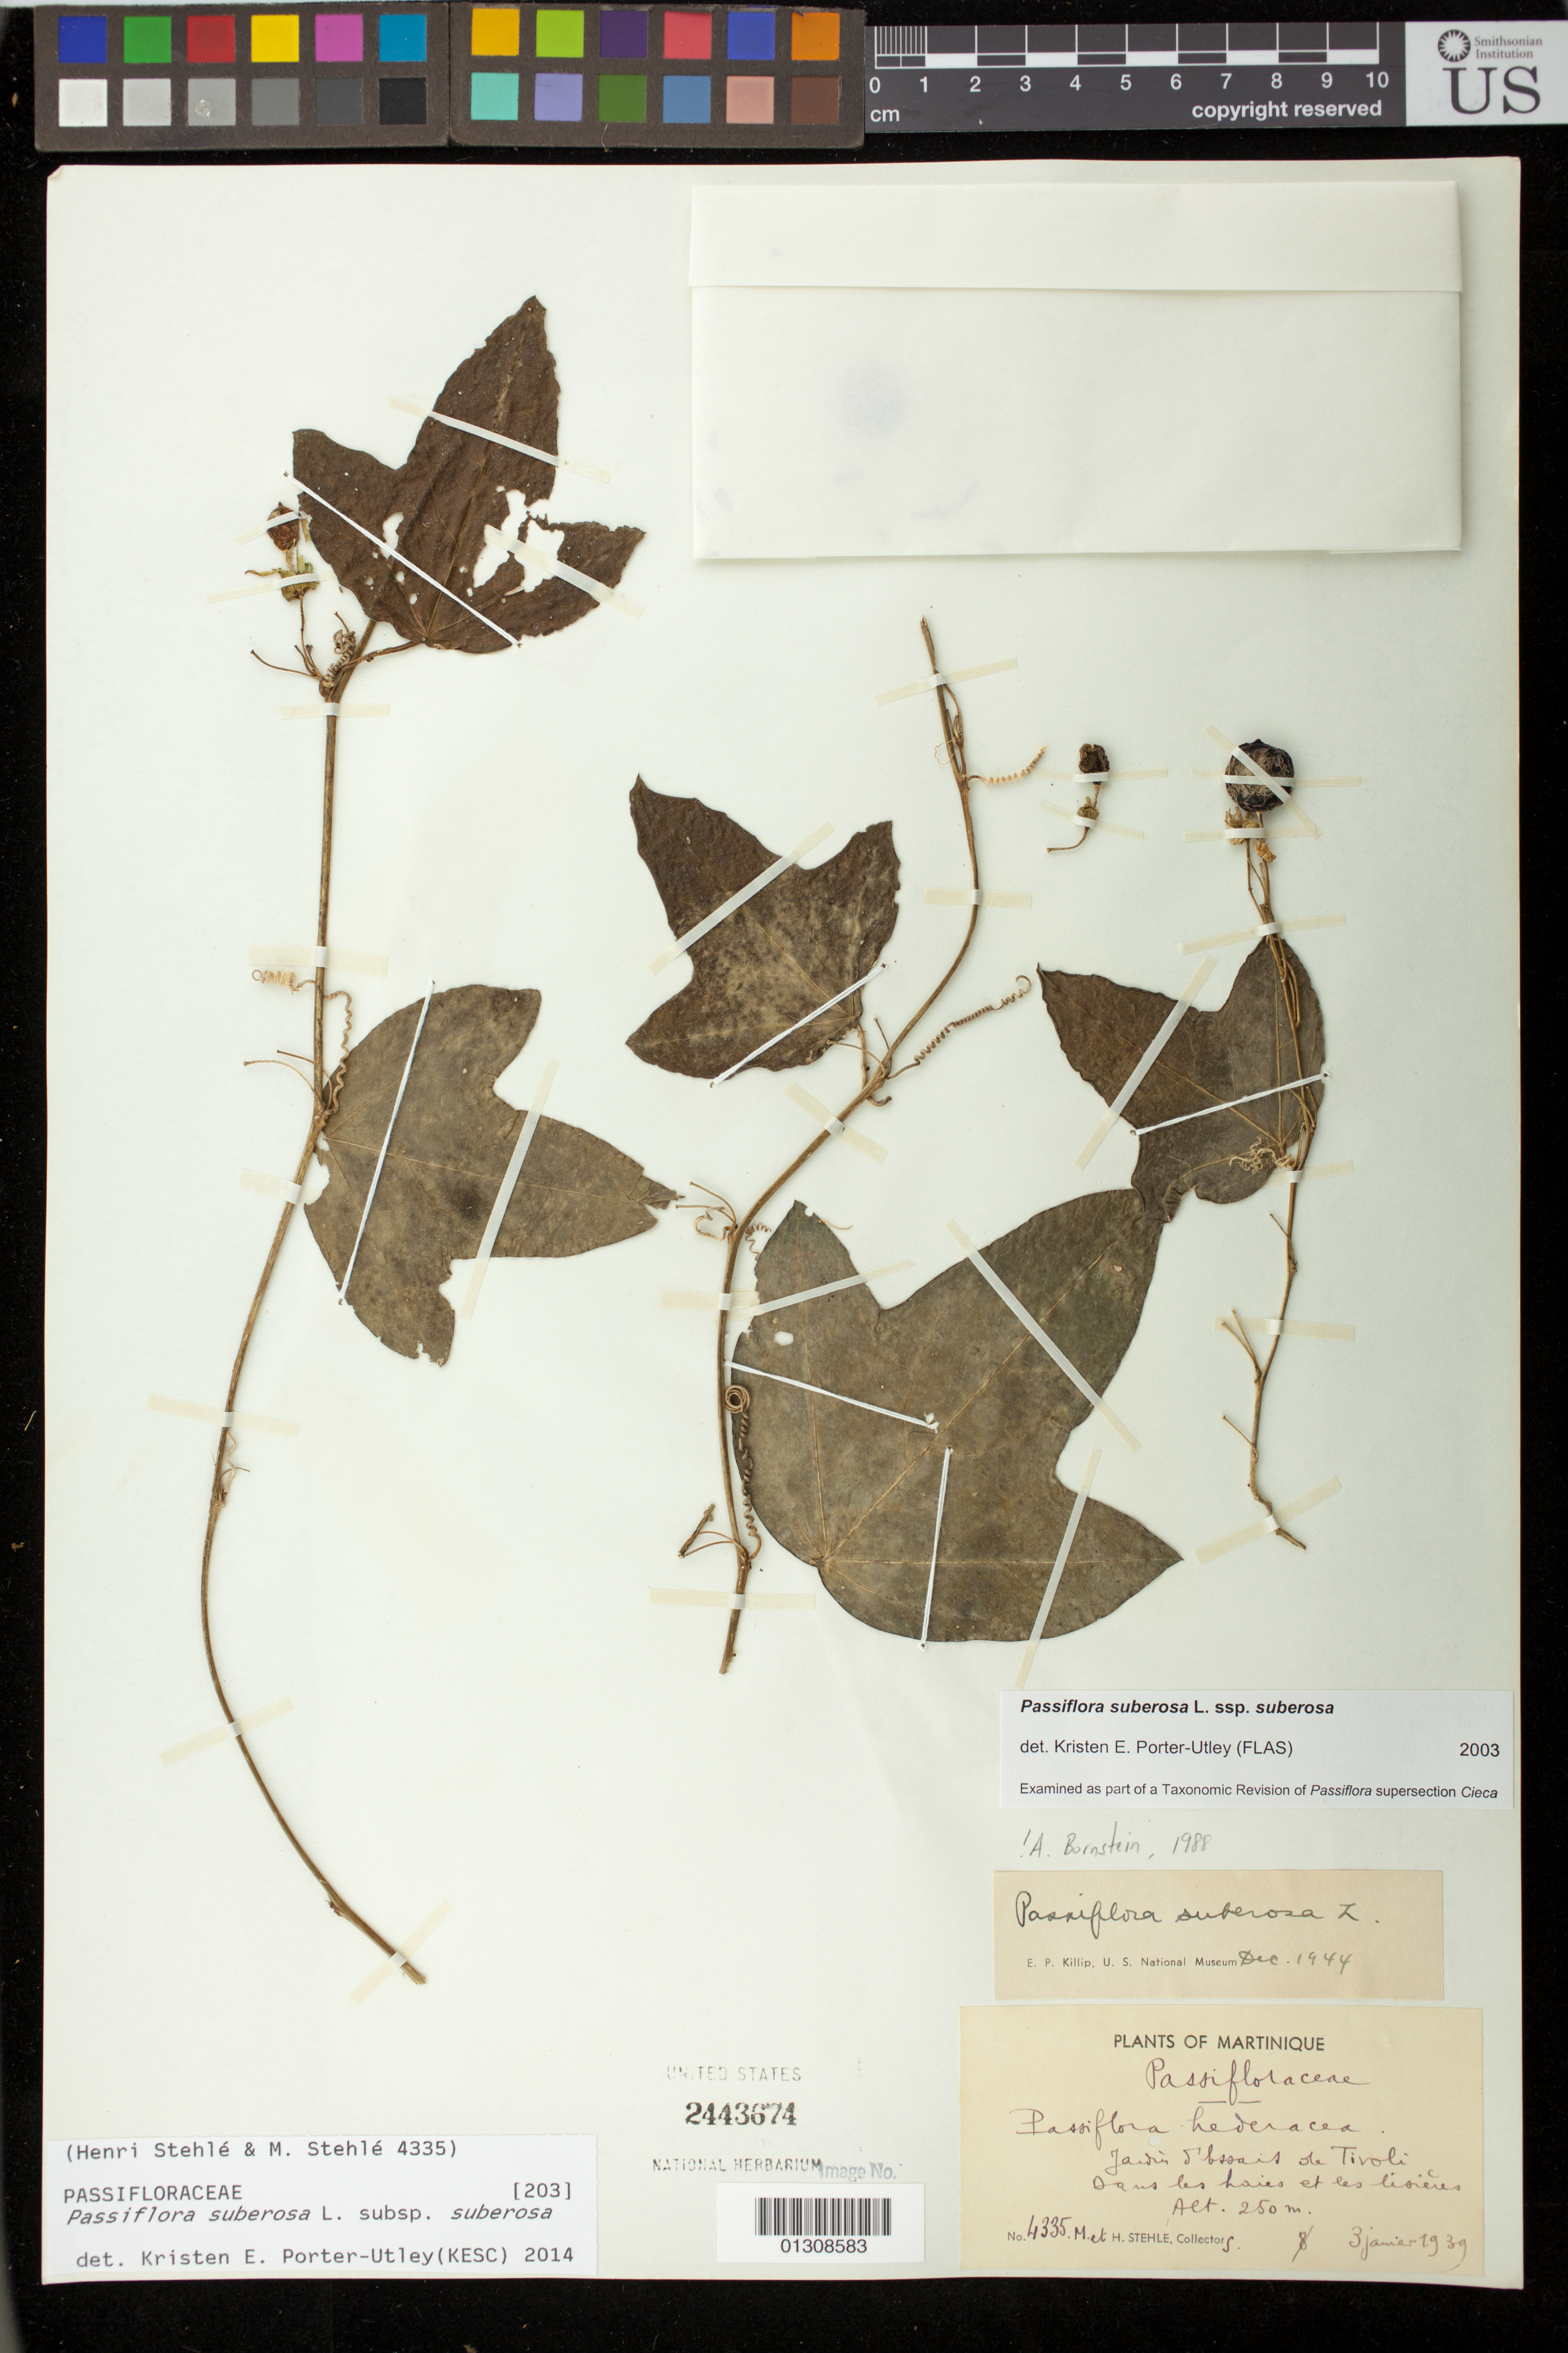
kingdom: Plantae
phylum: Tracheophyta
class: Magnoliopsida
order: Malpighiales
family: Passifloraceae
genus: Passiflora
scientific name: Passiflora suberosa subsp. suberosa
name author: L.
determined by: Porter-Utley, K. E.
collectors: H. Stehlé & M. Stehlé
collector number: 4335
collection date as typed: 03 Jan 1939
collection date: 1939-01-03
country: Martinique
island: Martinique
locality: Jardin l'Essai de Tivoli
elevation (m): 240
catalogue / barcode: US 2443674